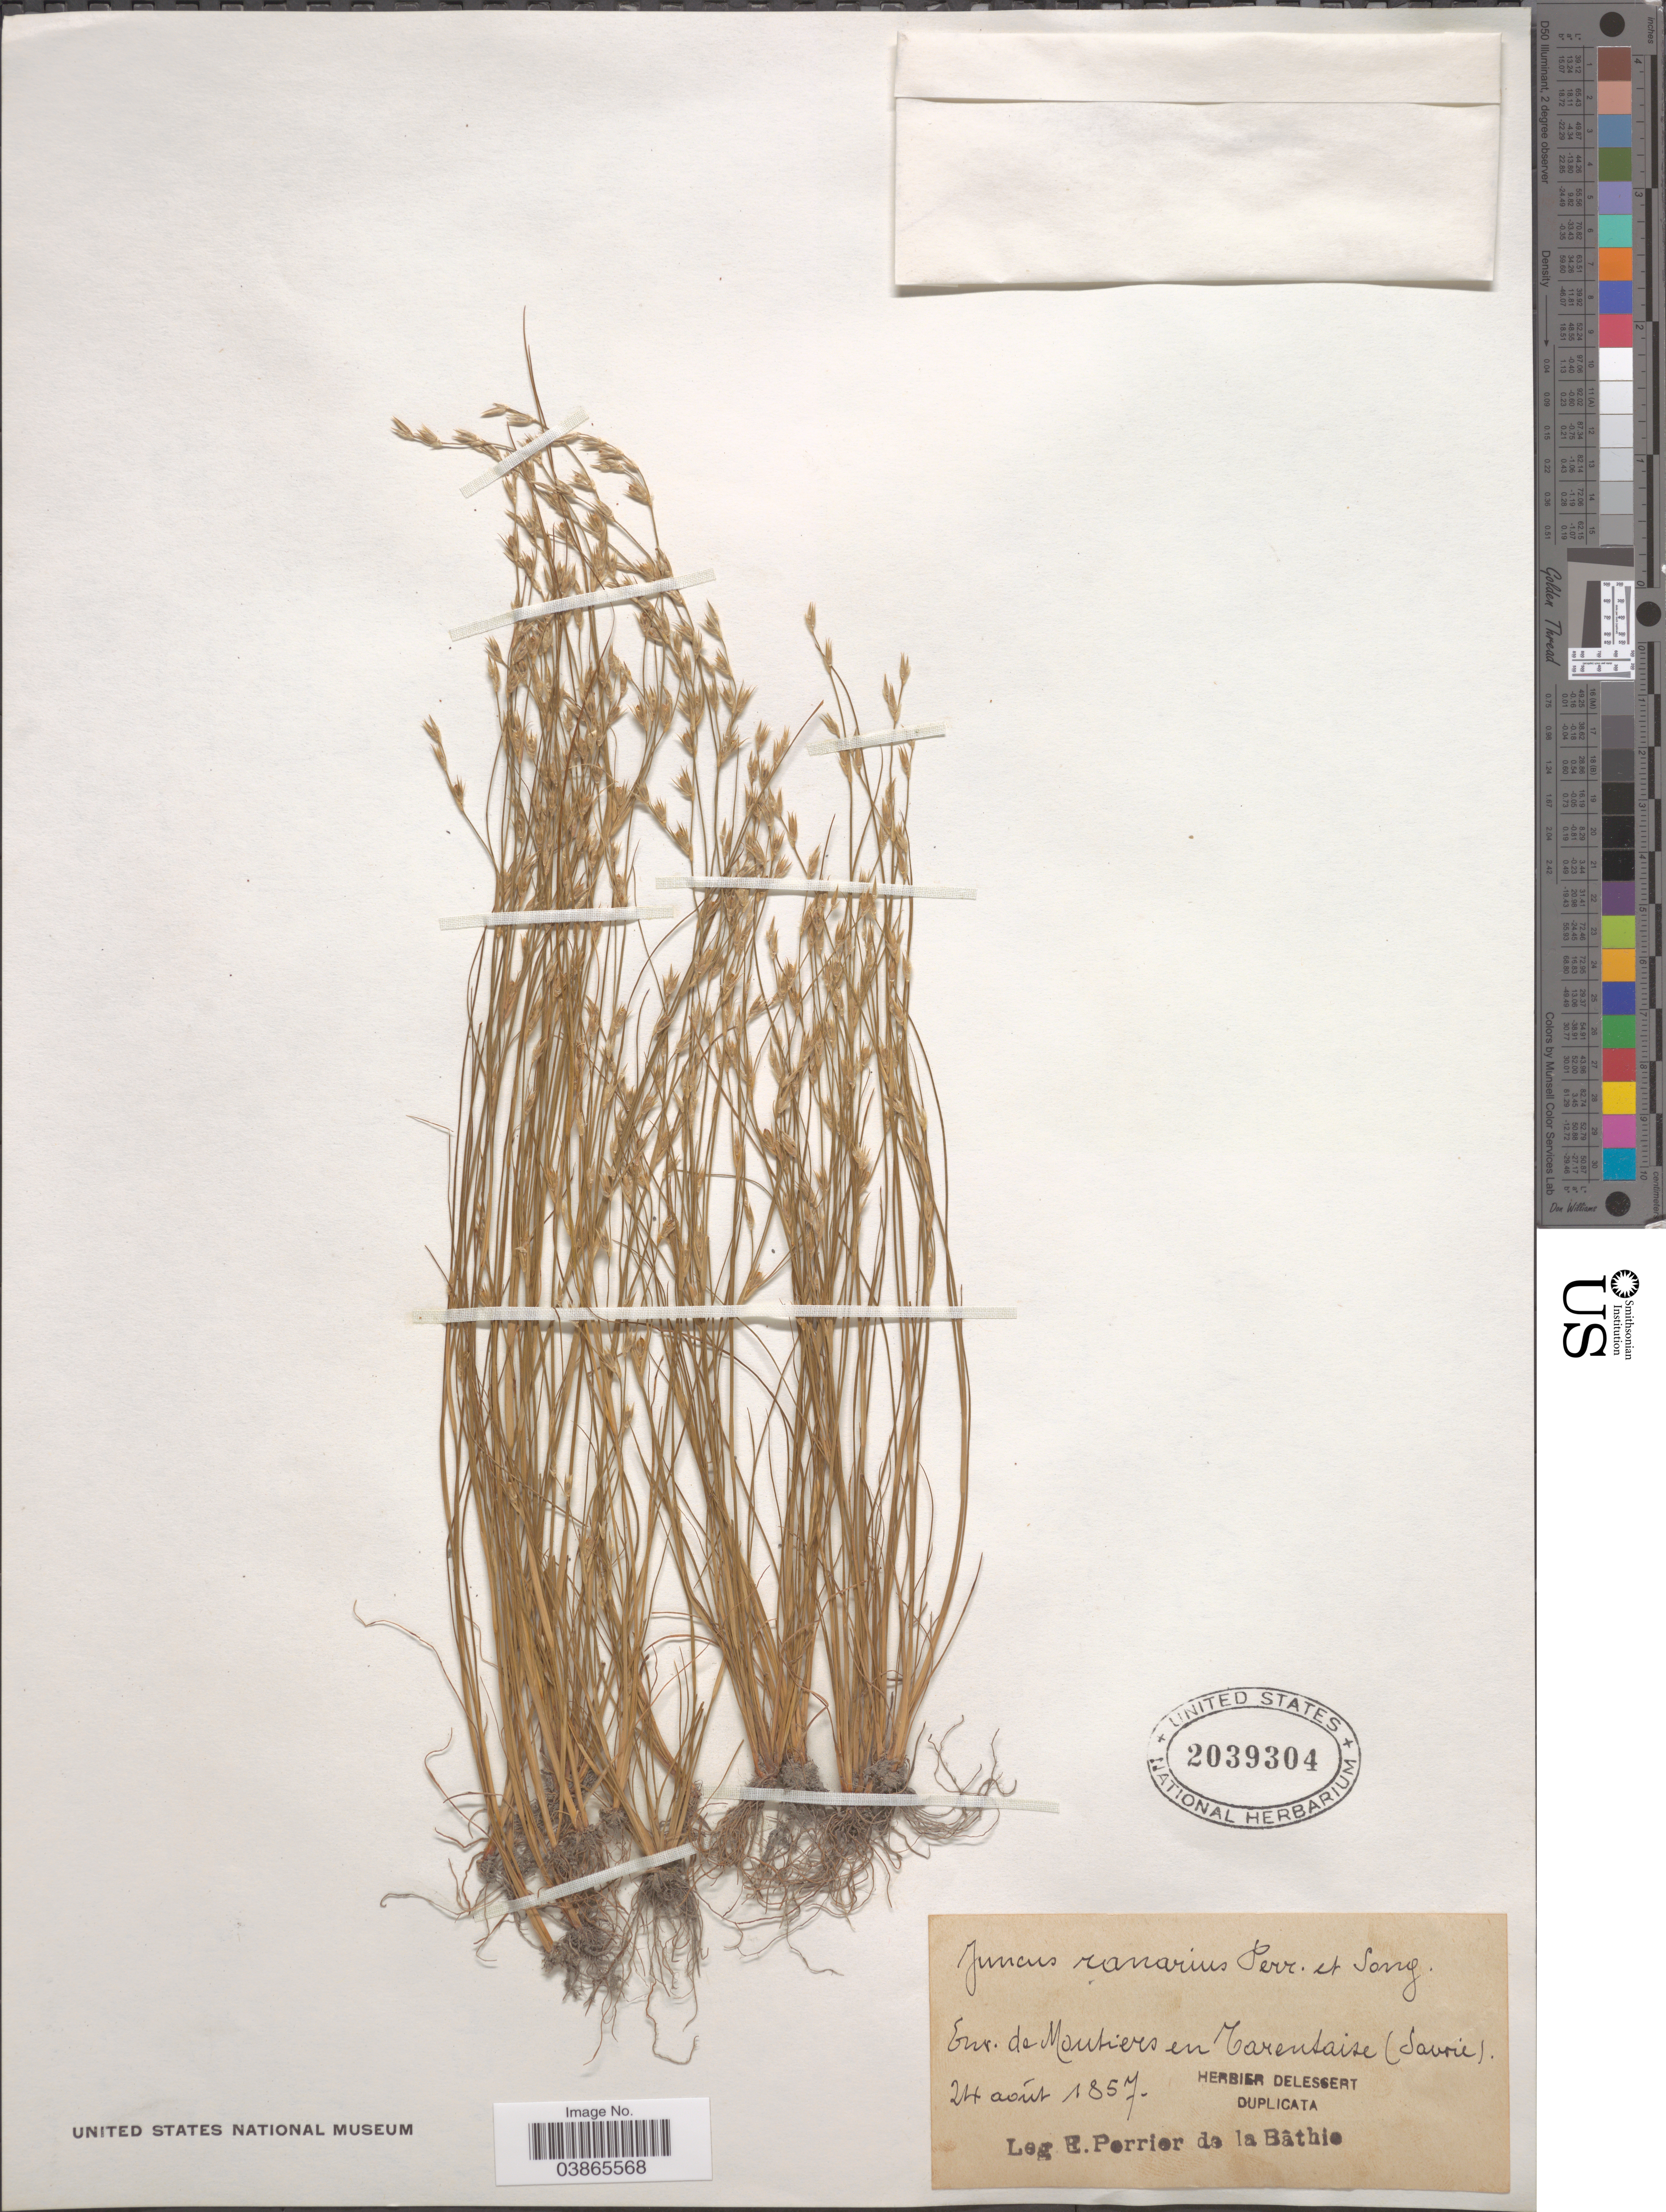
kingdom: Plantae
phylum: Tracheophyta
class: Liliopsida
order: Poales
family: Juncaceae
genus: Juncus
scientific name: Juncus ranarius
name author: Songeon & E.P. Perrier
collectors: E. Perrier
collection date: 1857-08-24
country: France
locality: Env. de Moutiers en Tarentaise (Savoie).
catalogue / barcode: US 2039304